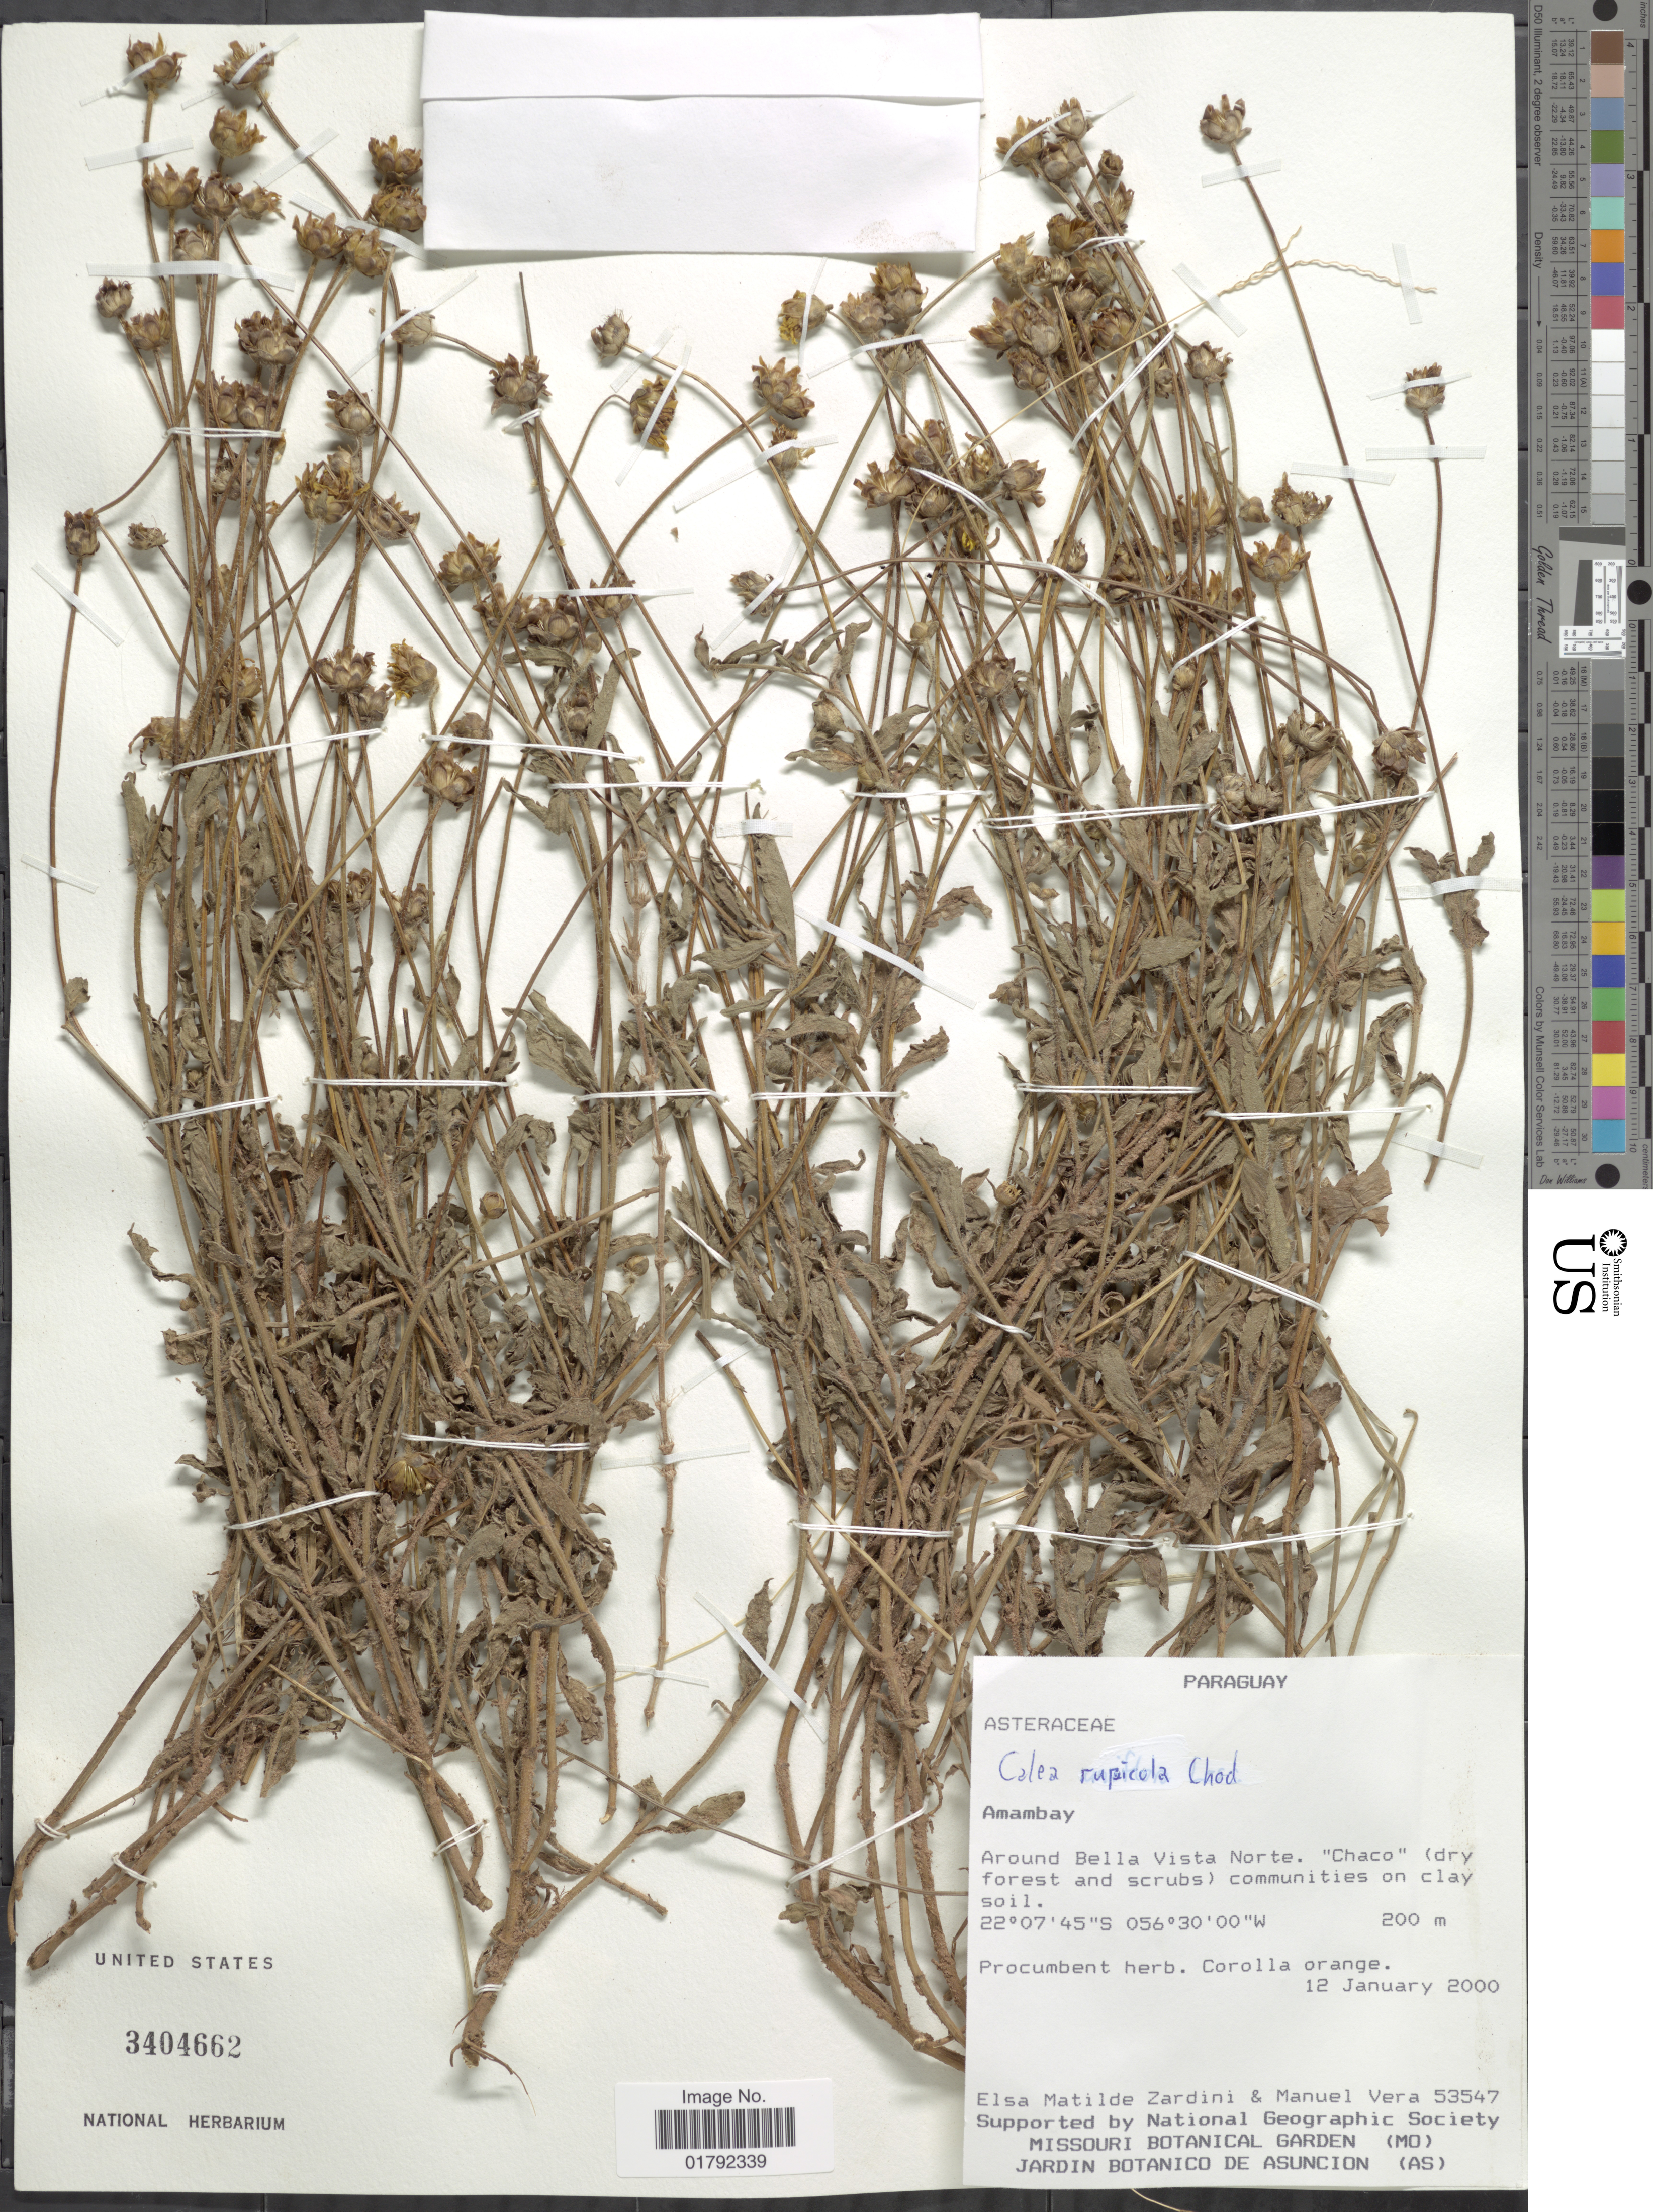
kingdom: Plantae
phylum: Tracheophyta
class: Magnoliopsida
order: Asterales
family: Asteraceae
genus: Calea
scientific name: Calea rupicola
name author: Chodat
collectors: E. M. Zardini & M. Vera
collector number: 53547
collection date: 2000-01-12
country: Paraguay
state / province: Amambay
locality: Around Bella Vista Norte, "Chaco".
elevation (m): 200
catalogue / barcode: US 3404662